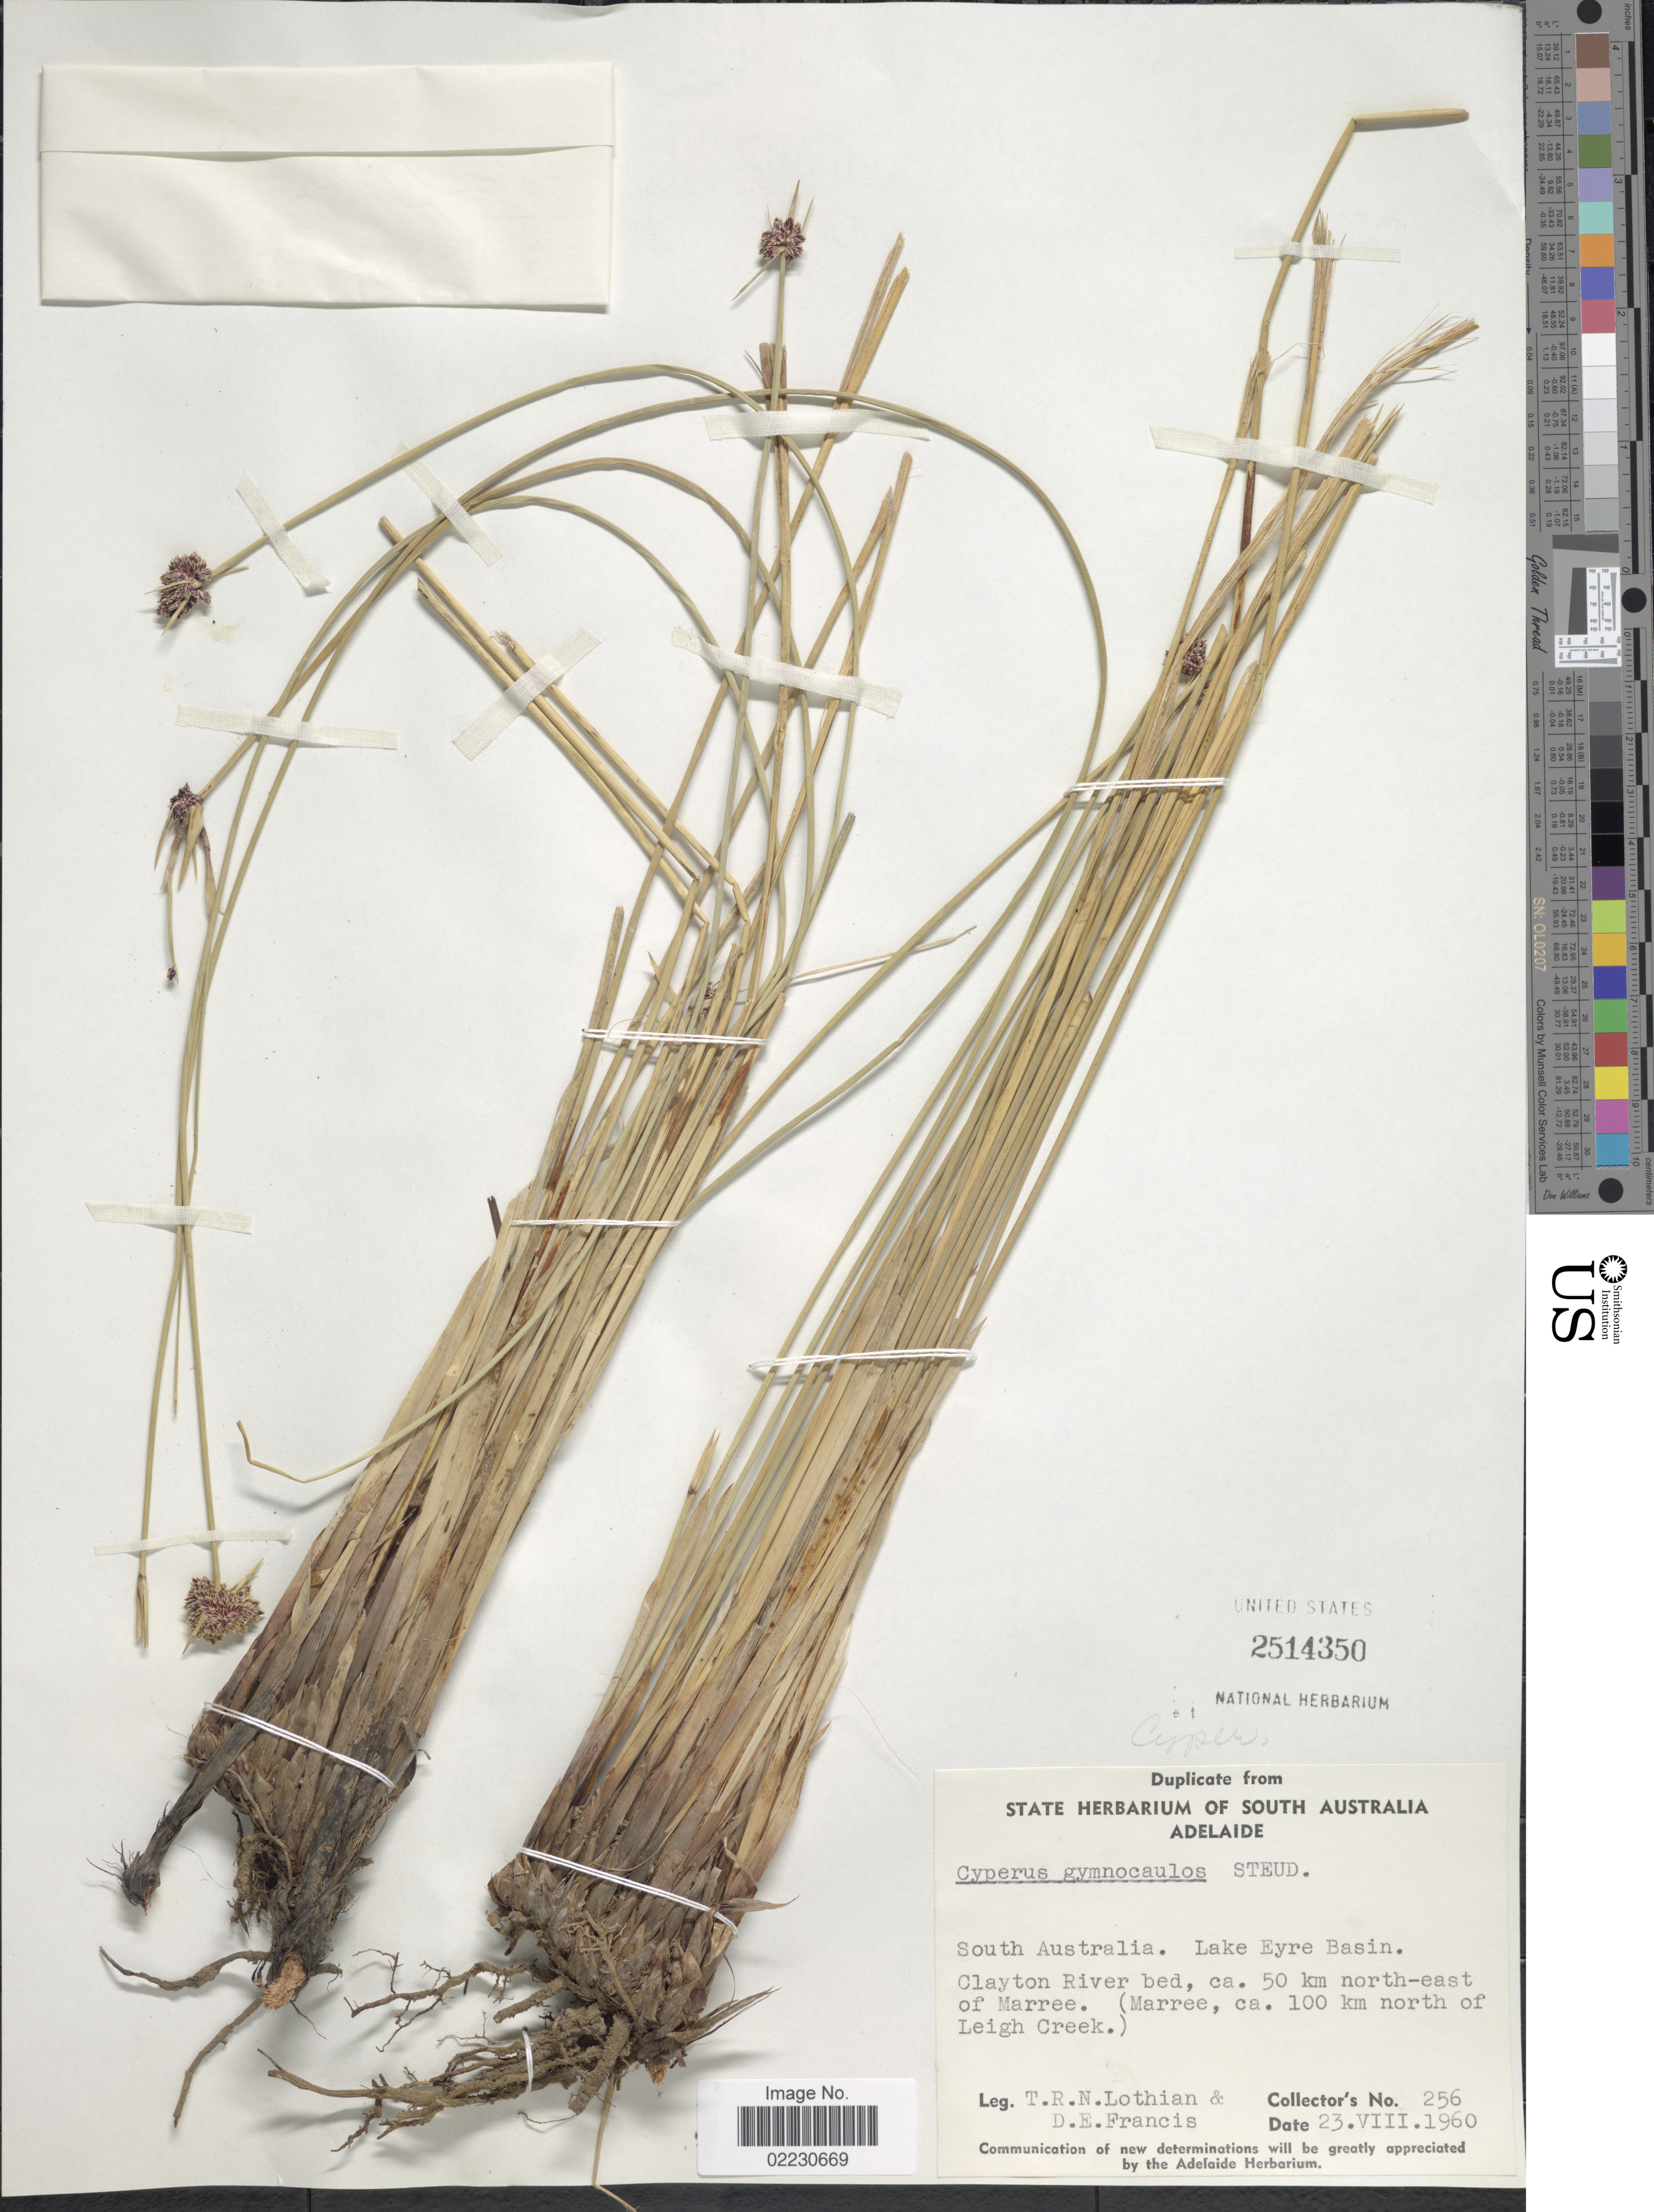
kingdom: Plantae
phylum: Tracheophyta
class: Liliopsida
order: Poales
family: Cyperaceae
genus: Cyperus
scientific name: Cyperus gymnocaulos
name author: Steud.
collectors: T. Lothian & D. Francis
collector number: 256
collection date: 1960-08-23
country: Australia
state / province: South Australia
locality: Lake Eyre Basin. Clayton River bed, ca. 50 km north-east of Marree. (Marree, ca. 100 km north of Leigh Creek.)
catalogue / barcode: US 2514350